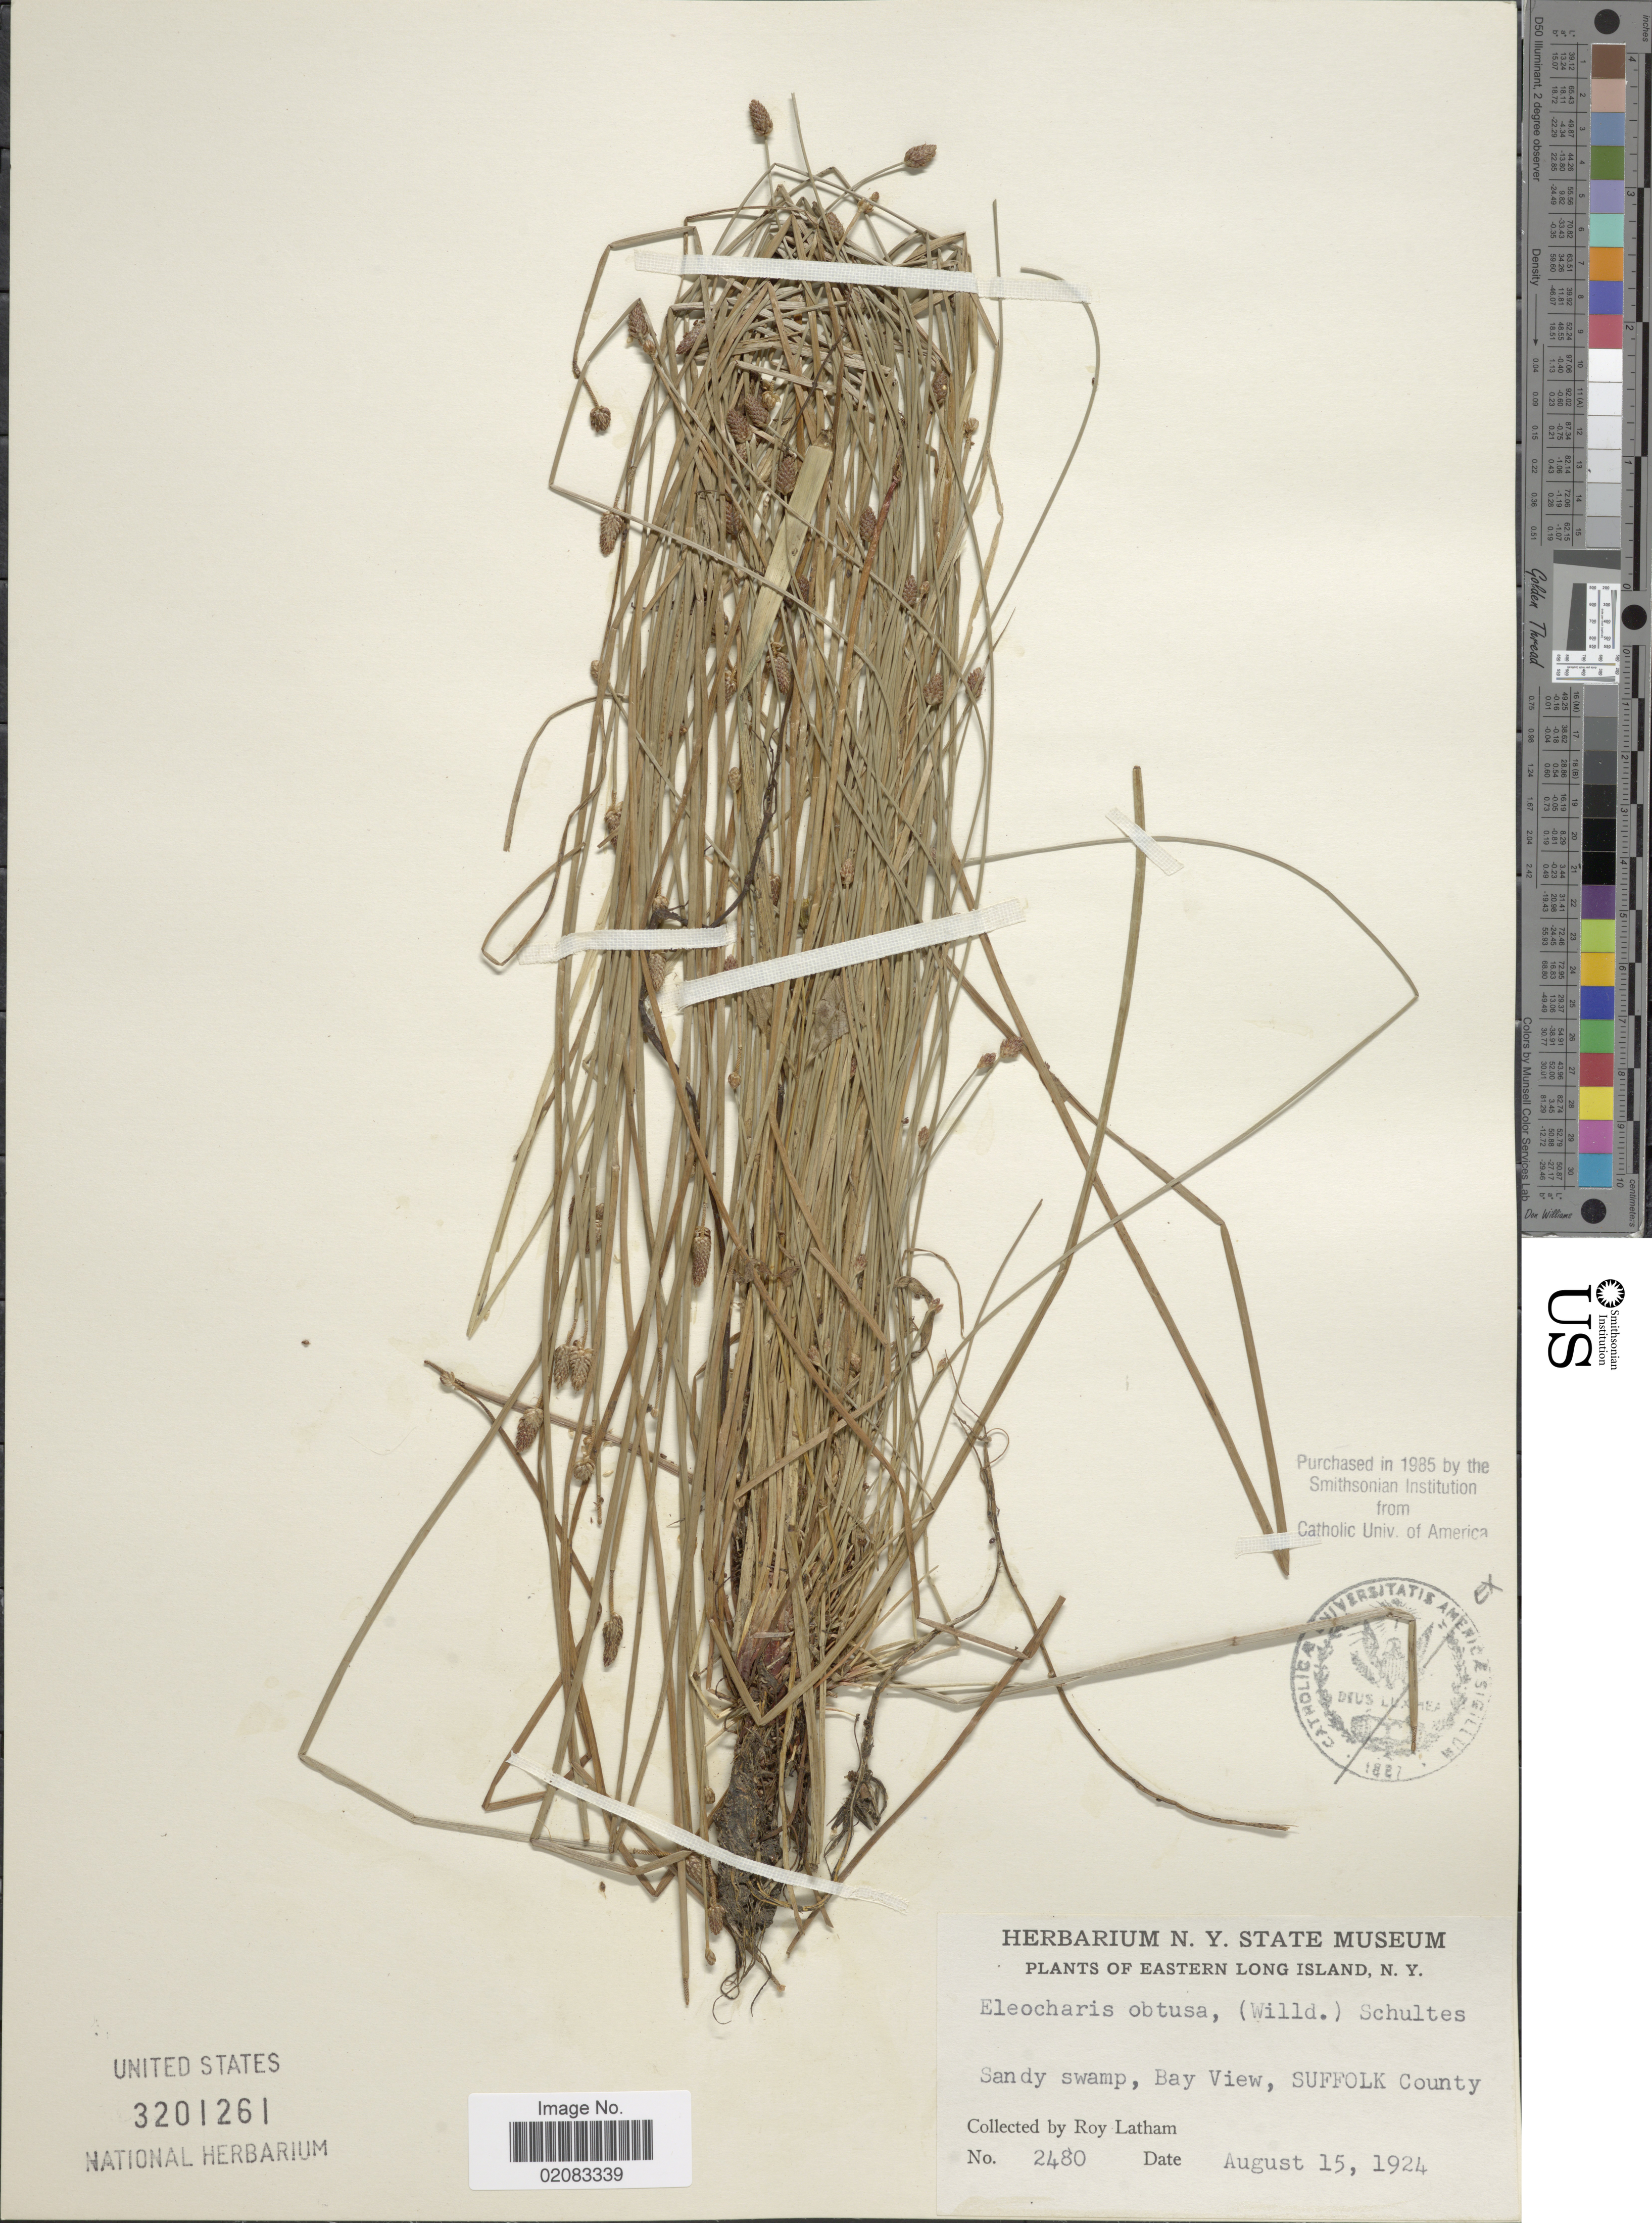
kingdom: Plantae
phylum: Tracheophyta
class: Liliopsida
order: Poales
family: Cyperaceae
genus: Eleocharis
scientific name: Eleocharis obtusa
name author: (Willd.) Schult.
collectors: R. Latham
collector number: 2480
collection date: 1924-08-15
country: United States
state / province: New York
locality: Eastern Long Island, Sandy swamp, Bay View, Suffolk County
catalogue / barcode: US 3201261